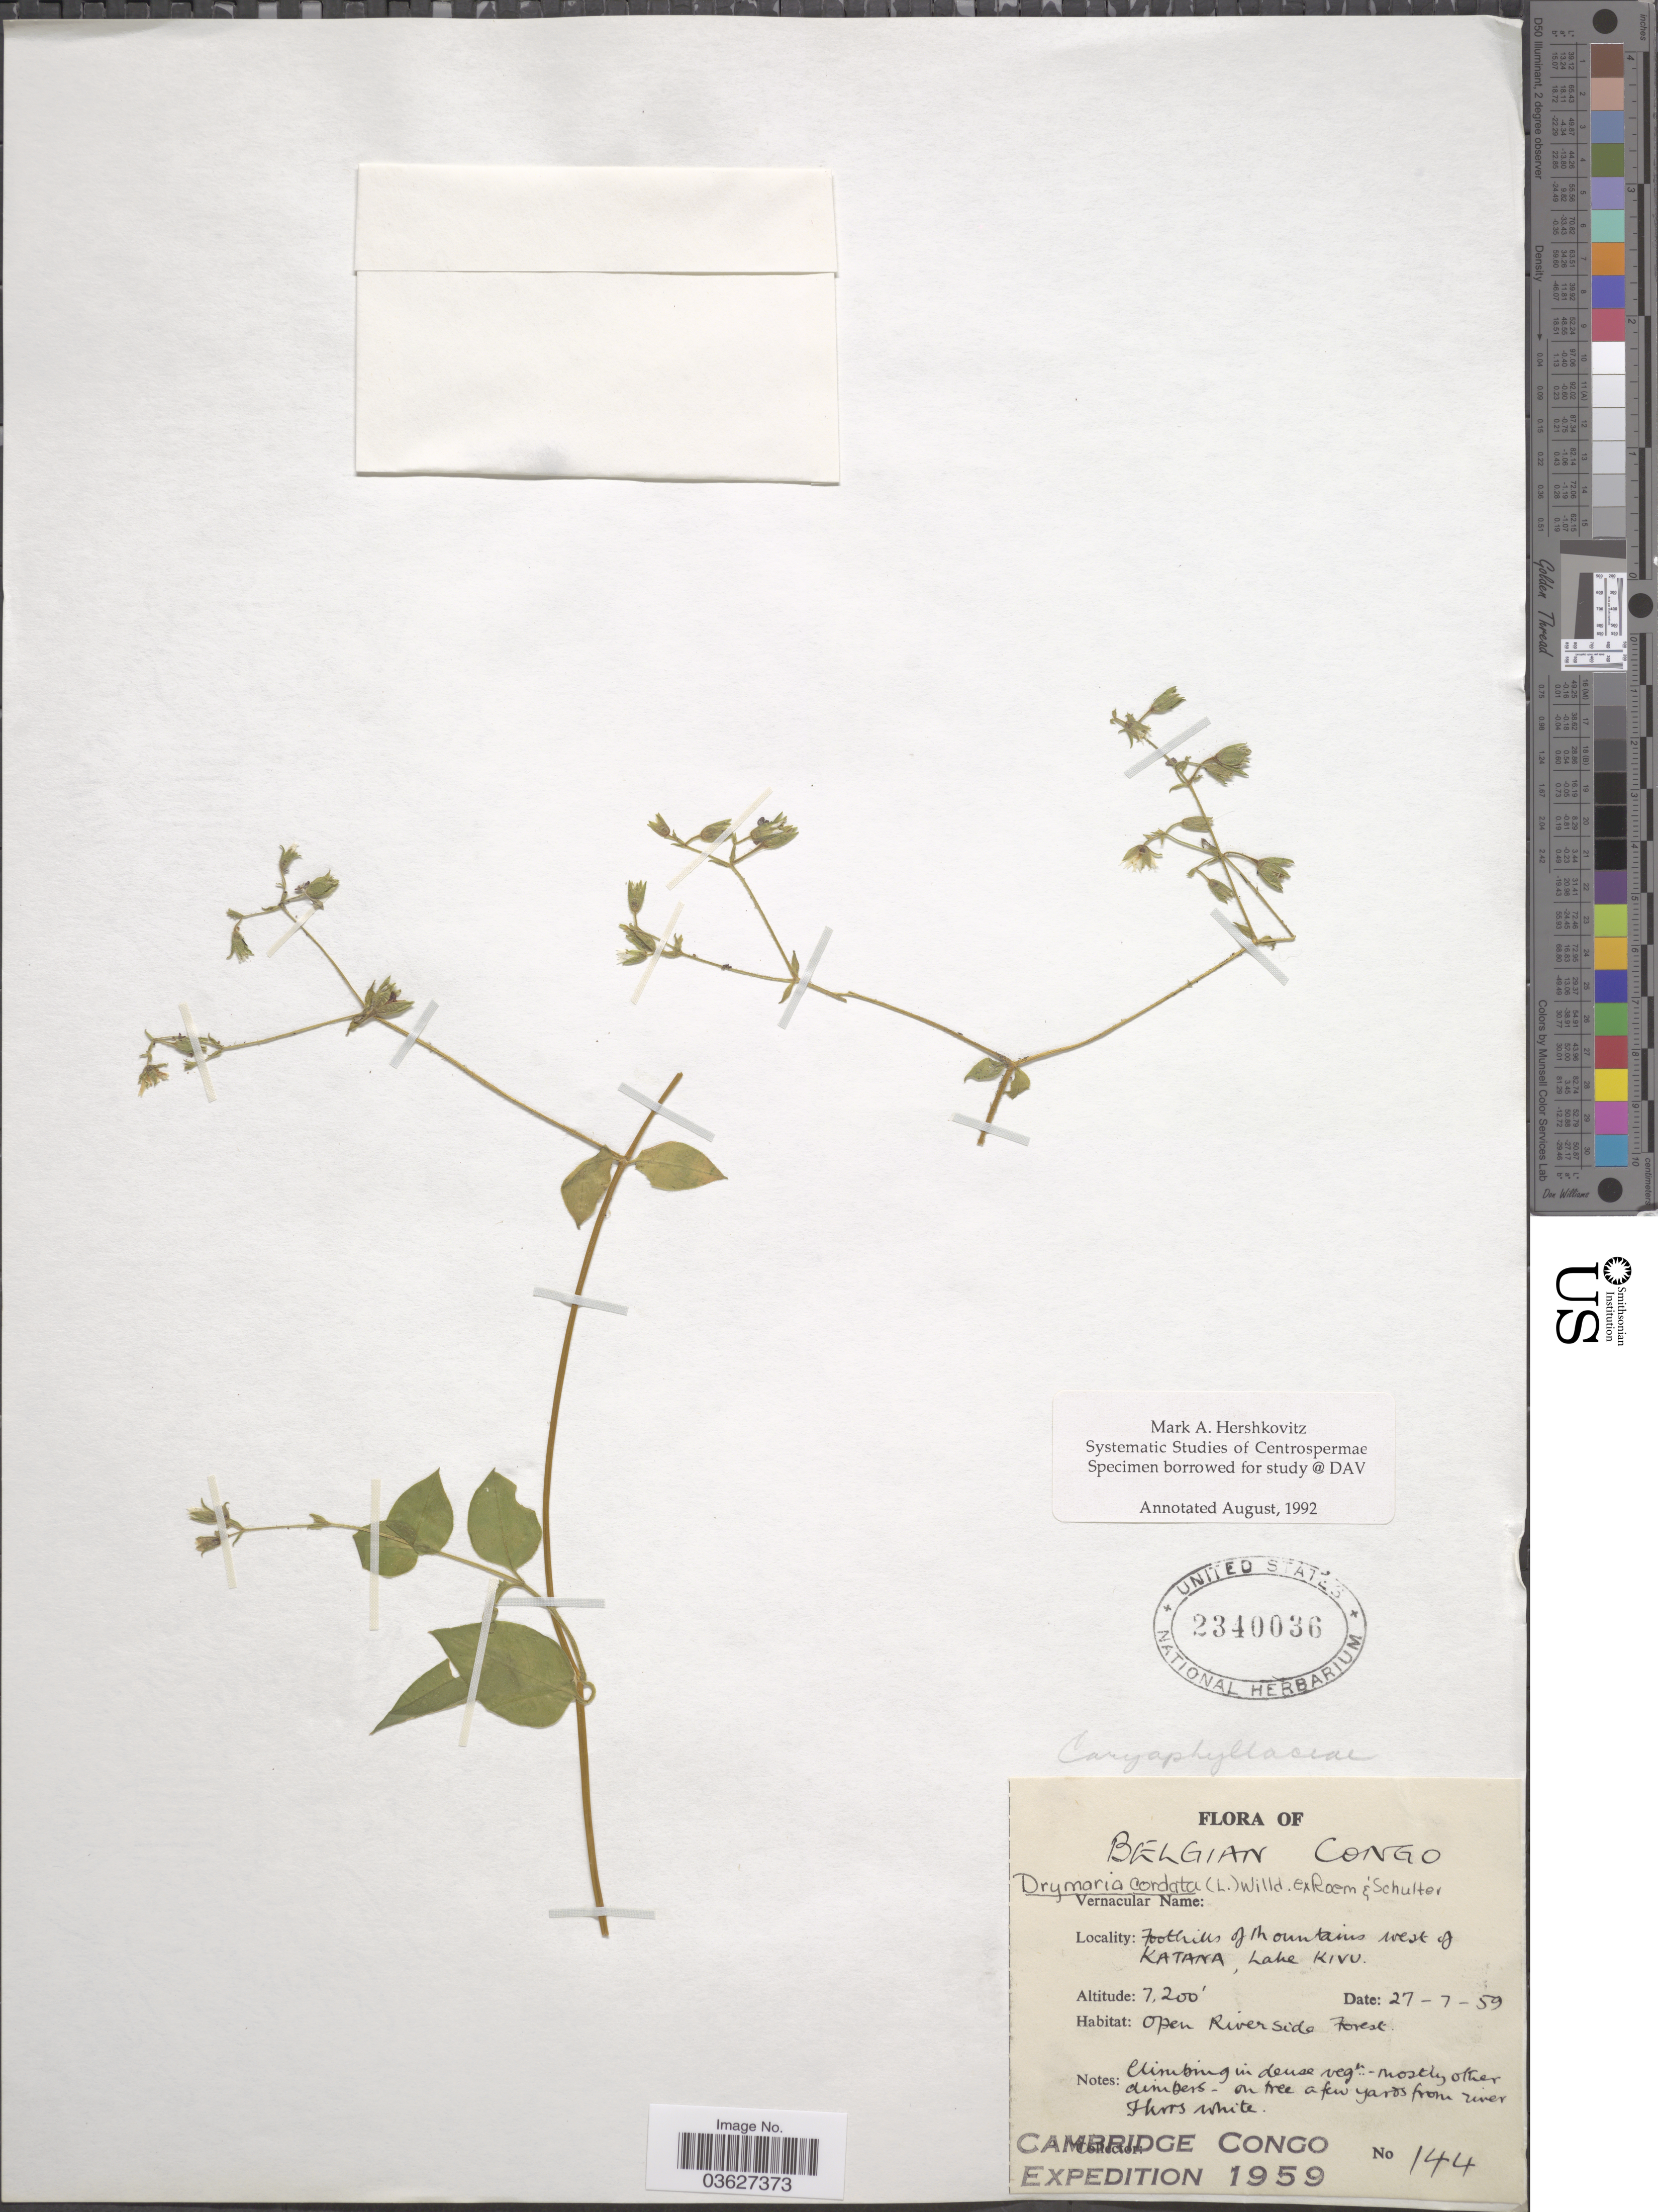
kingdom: Plantae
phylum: Tracheophyta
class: Magnoliopsida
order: Caryophyllales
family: Caryophyllaceae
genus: Drymaria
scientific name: Drymaria cordata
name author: (L.) Willd. ex Schult.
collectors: Cambridge Congo Expedition 1959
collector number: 144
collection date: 1959-07-27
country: Congo, Democratic Republic of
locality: Belgian Congo. Foothills of mountains west of Katana, Lake Kivu.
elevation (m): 2195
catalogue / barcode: US 2340036